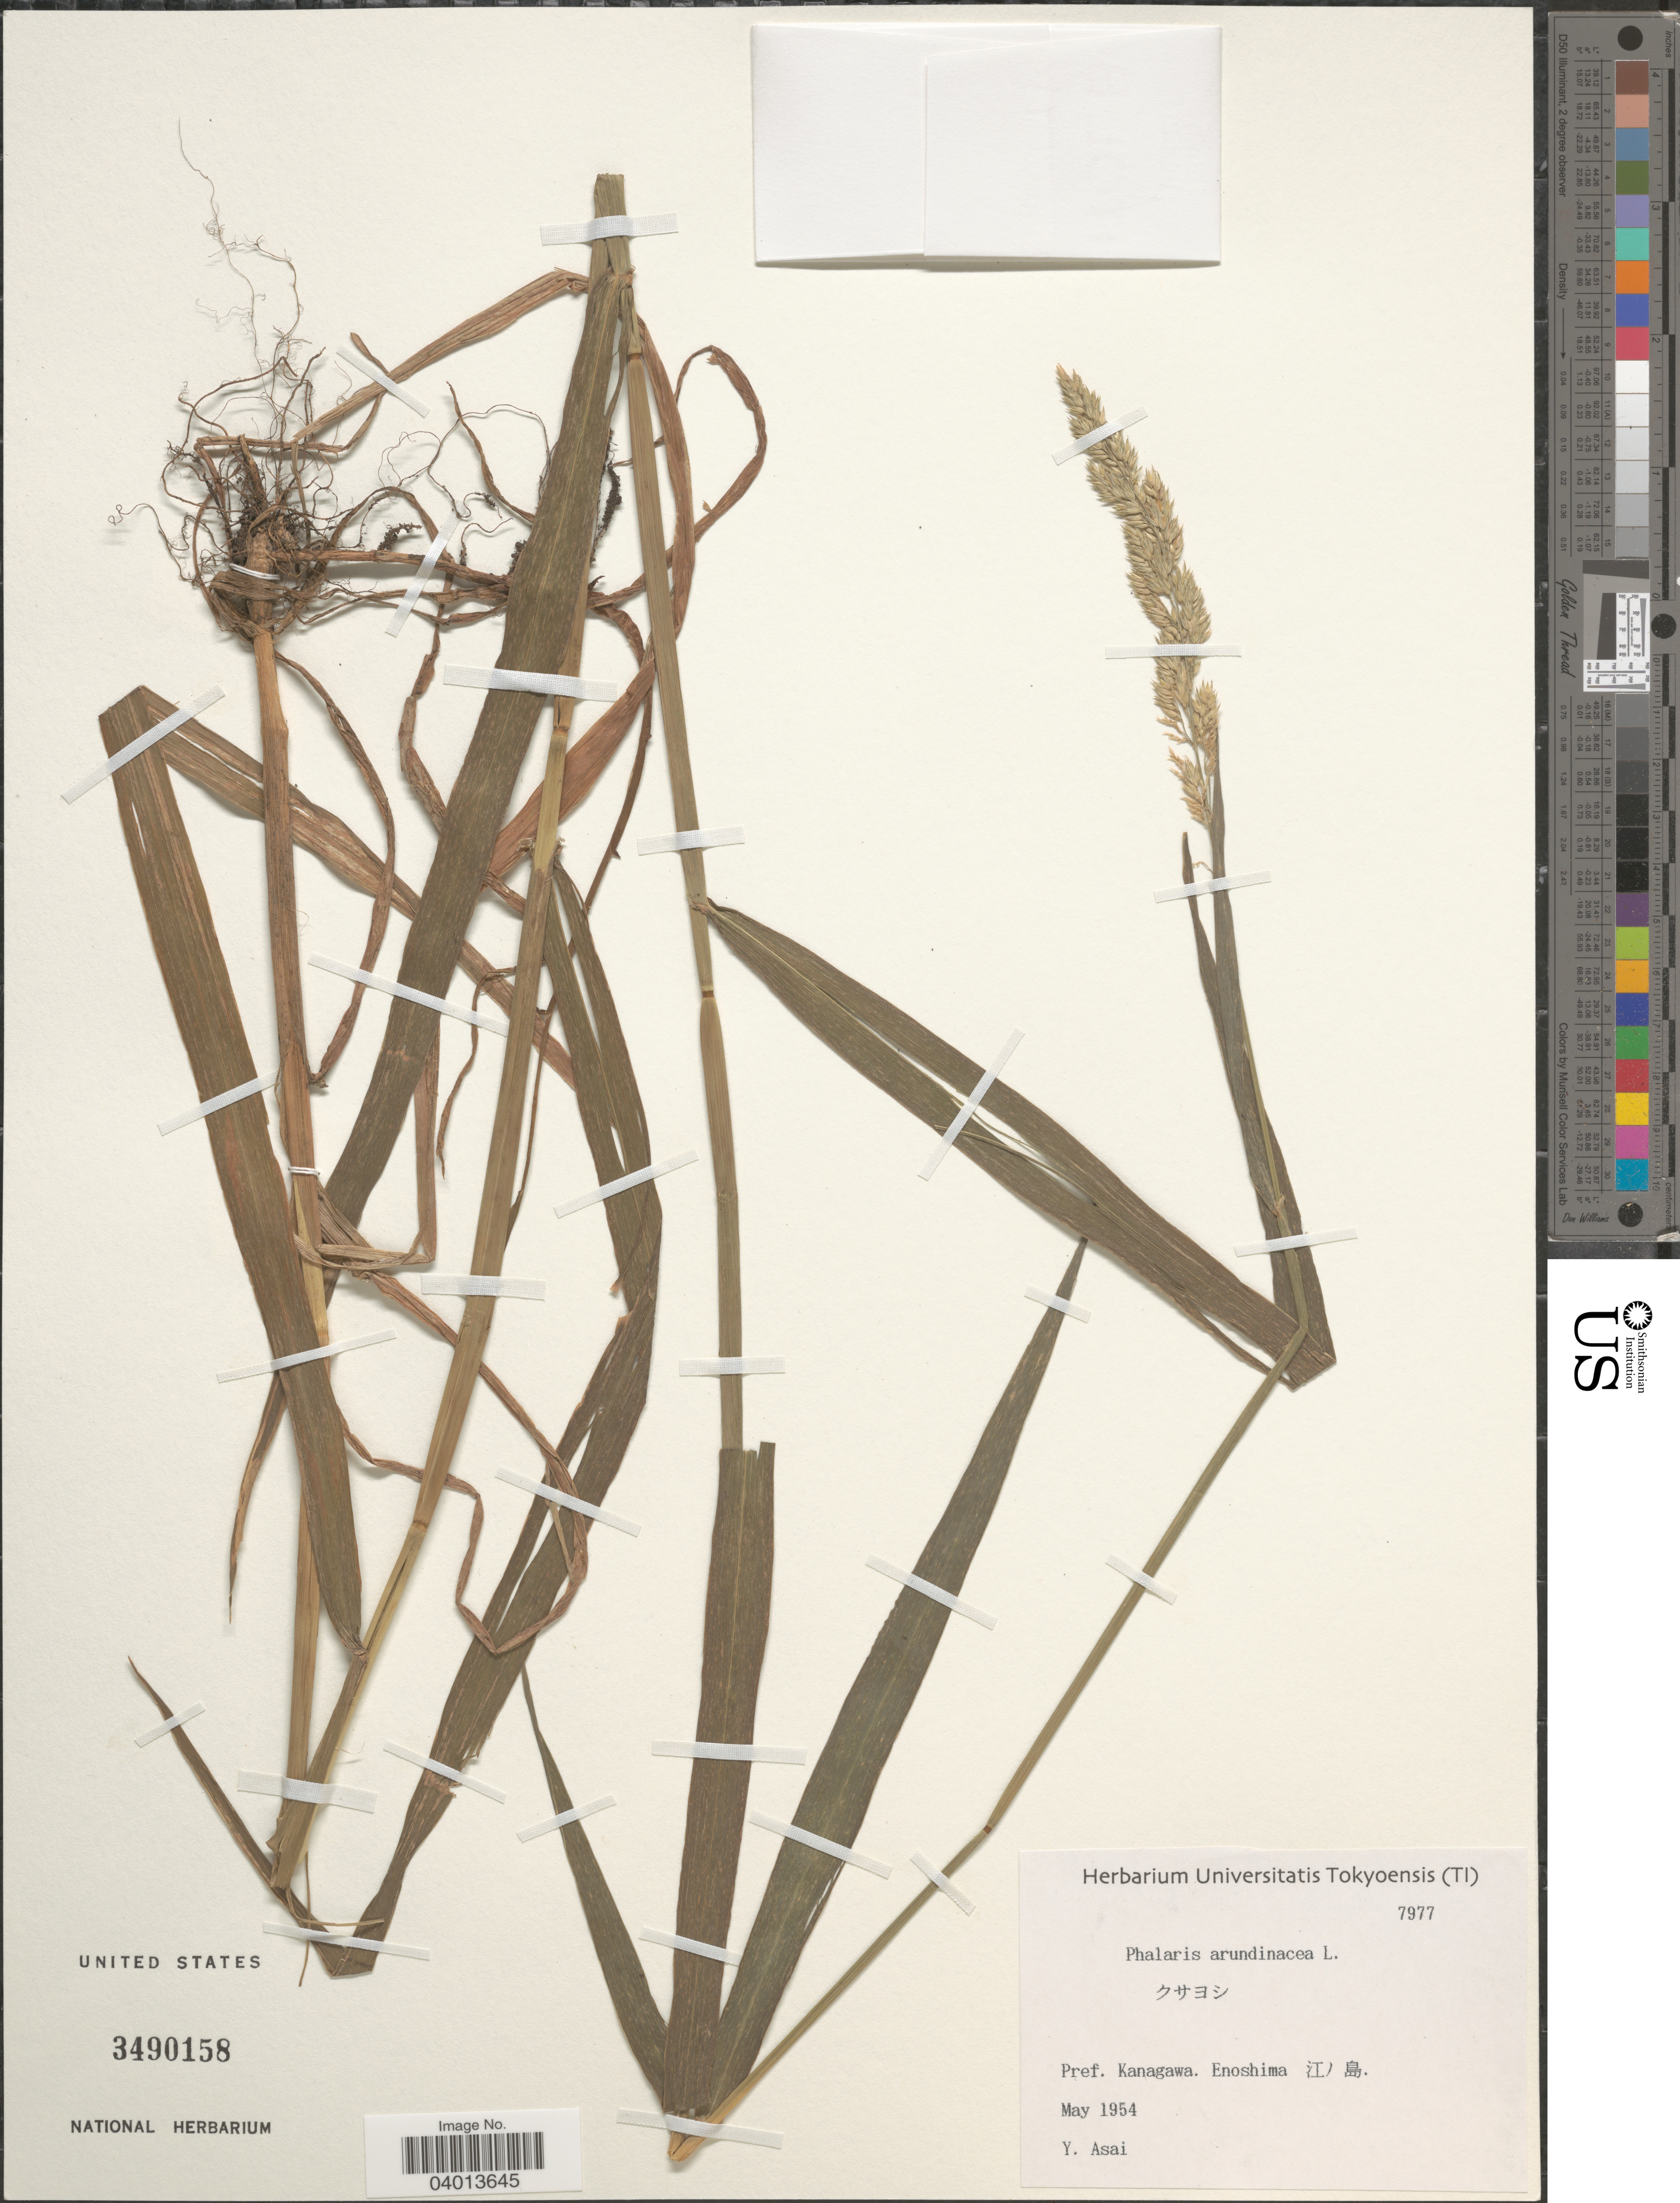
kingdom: Plantae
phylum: Tracheophyta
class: Liliopsida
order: Poales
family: Poaceae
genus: Phalaris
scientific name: Phalaris arundinacea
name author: L.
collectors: Y. Asai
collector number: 7977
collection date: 1954-05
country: Japan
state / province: Kanagawa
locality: Pref. Kanagawa. Enoshima X.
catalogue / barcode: US 3490158